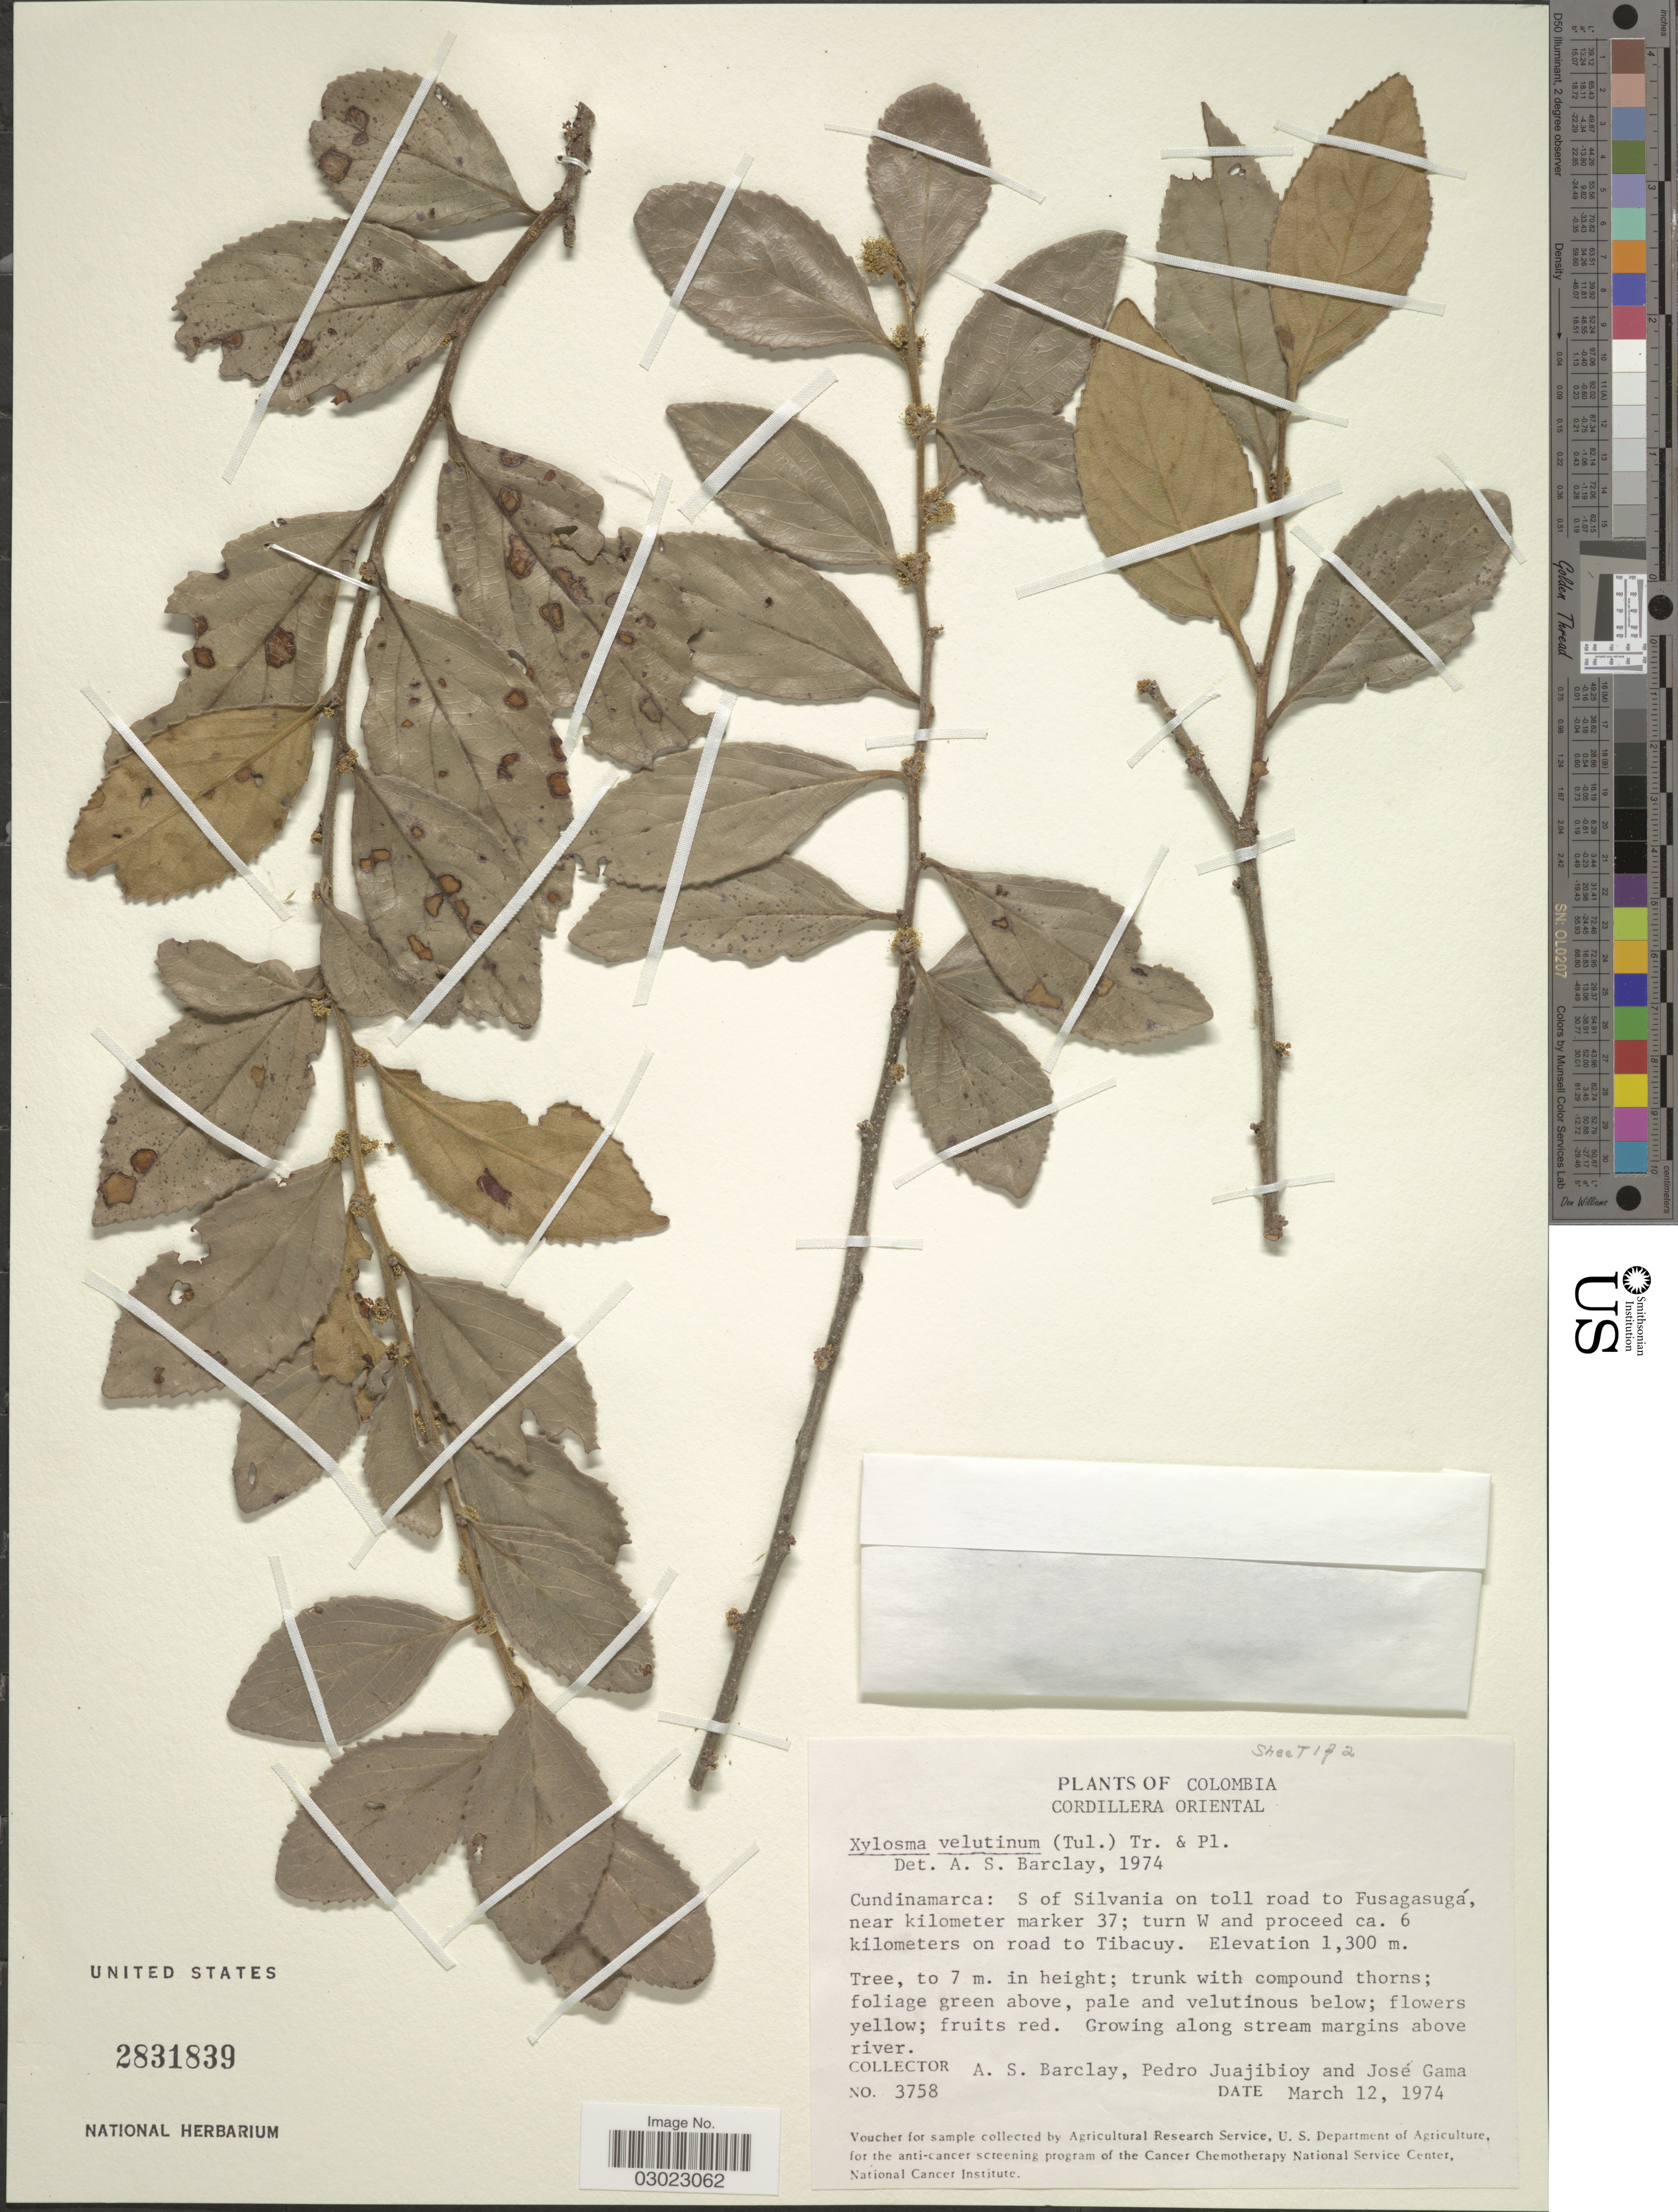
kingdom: Plantae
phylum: Tracheophyta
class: Magnoliopsida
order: Malpighiales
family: Salicaceae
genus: Xylosma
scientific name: Xylosma velutina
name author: (Tul.) Triana & Planch.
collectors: A. S. Barclay, P. Juajibioy & J. Gama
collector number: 3758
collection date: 1974-03-12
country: Colombia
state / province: Cundinamarca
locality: Cordillera Oriental. S of Silvania on toll road to Fusagasugá, near kilometer marker 37; turn W and proceed ca. 6 kilometers on road to Tibacuy. Along stream margins above river.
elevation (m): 1300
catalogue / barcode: US 2831839